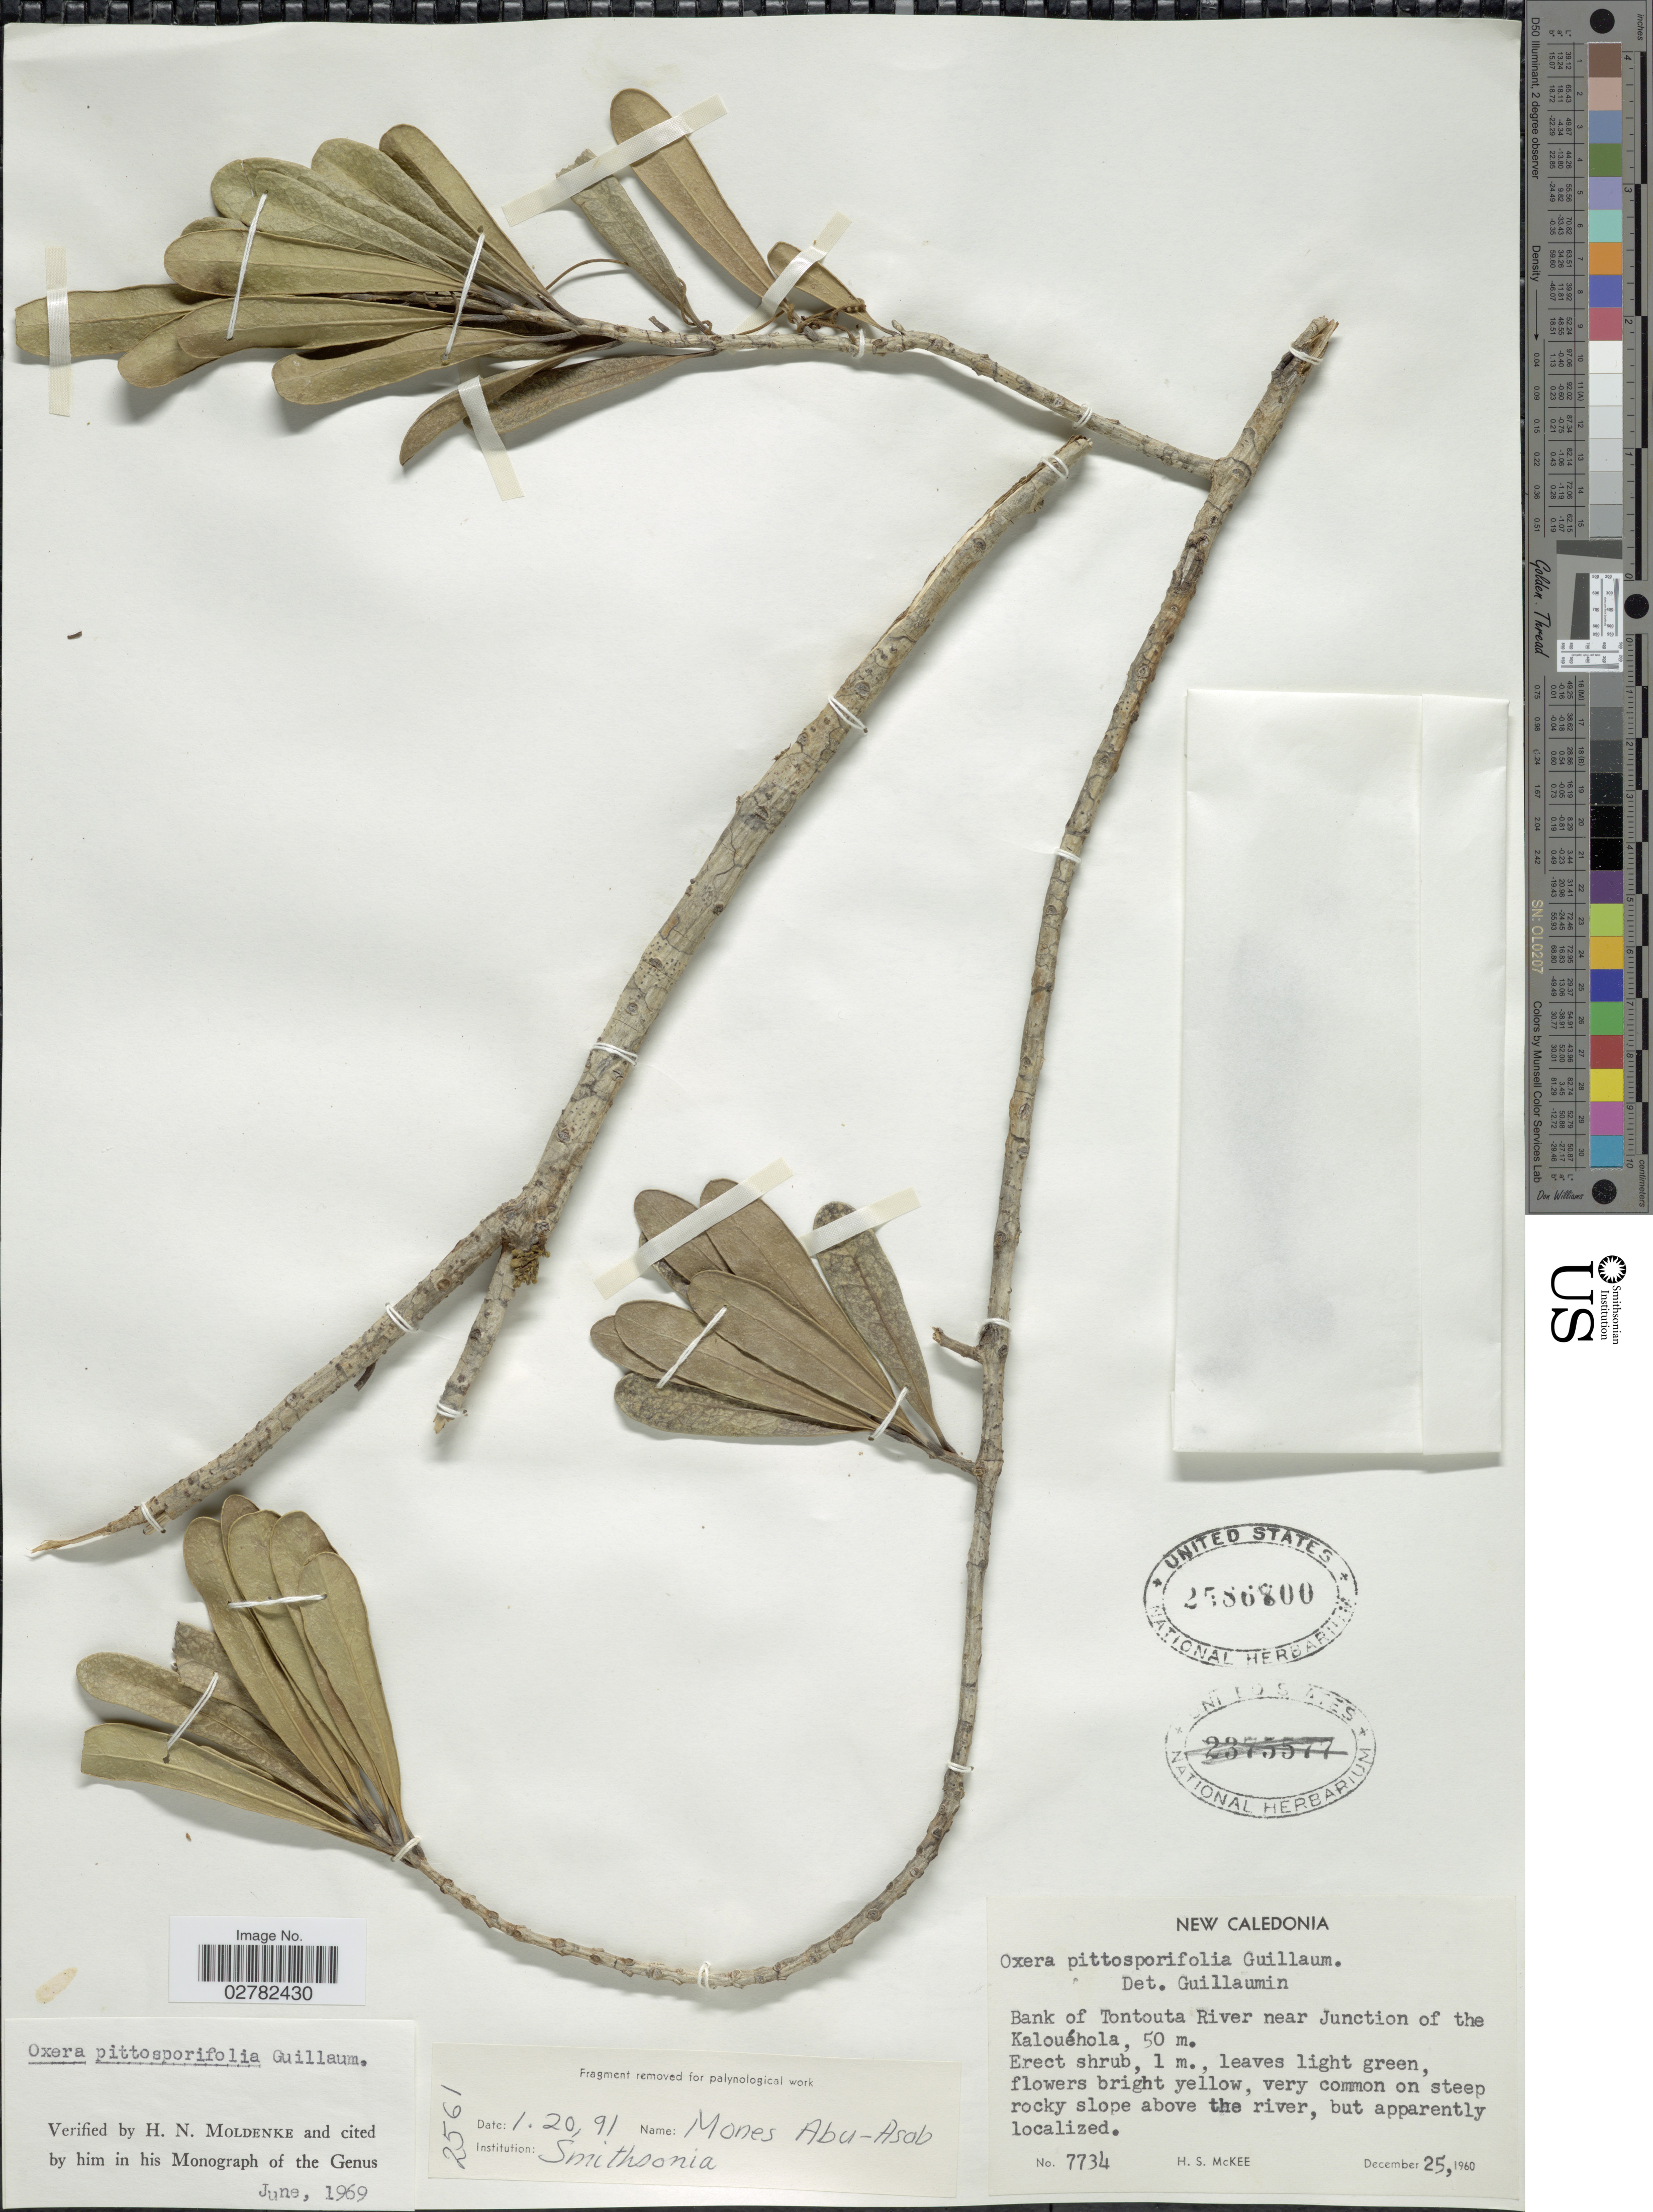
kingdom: Plantae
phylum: Tracheophyta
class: Magnoliopsida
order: Lamiales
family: Lamiaceae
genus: Oxera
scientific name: Oxera pittosporifolia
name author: Guillaumin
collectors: H. S. McKee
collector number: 7734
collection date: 1960-12-25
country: New Caledonia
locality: Bank of Tontouta River near Junction of the Kalouéhola.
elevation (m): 50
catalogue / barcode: US 2586800